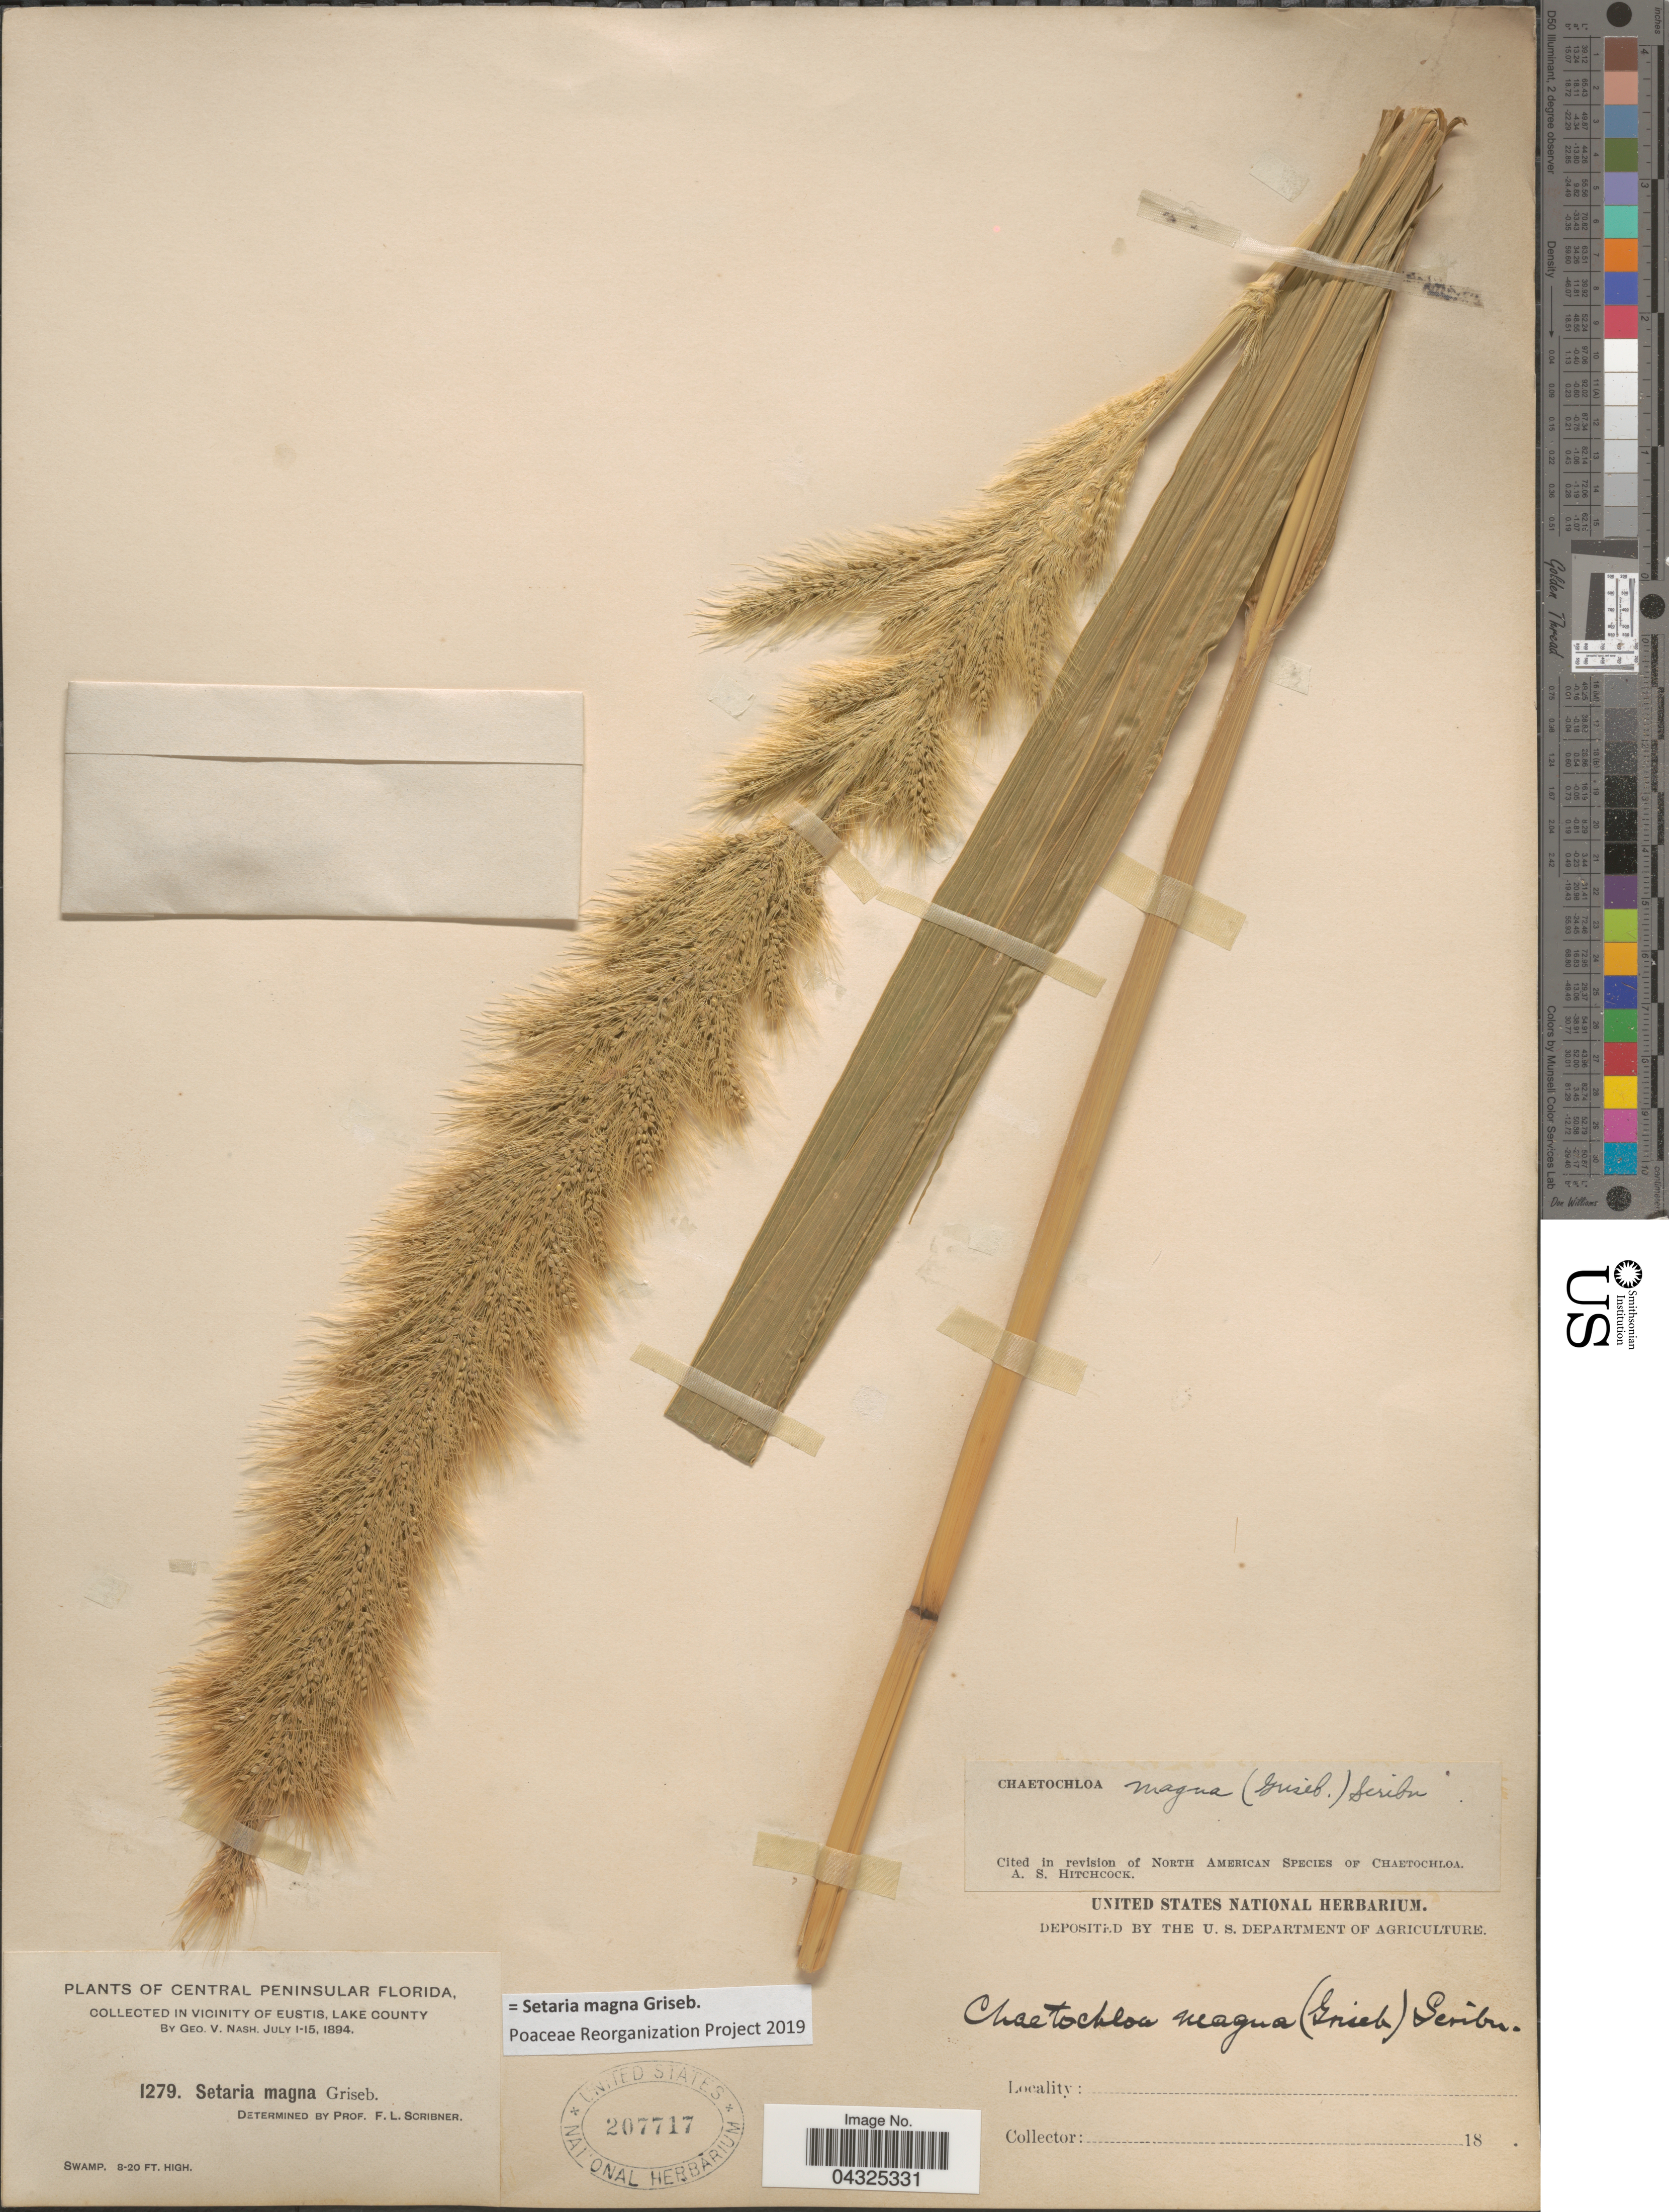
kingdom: Plantae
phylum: Tracheophyta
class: Liliopsida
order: Poales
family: Poaceae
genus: Setaria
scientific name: Setaria magna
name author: Griseb.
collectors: G. V. Nash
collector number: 1279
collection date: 1894-07-01/1894-07-15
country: United States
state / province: Florida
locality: Central Peninsular Florida. In vicinity of Eustis, Lake County.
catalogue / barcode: US 207717